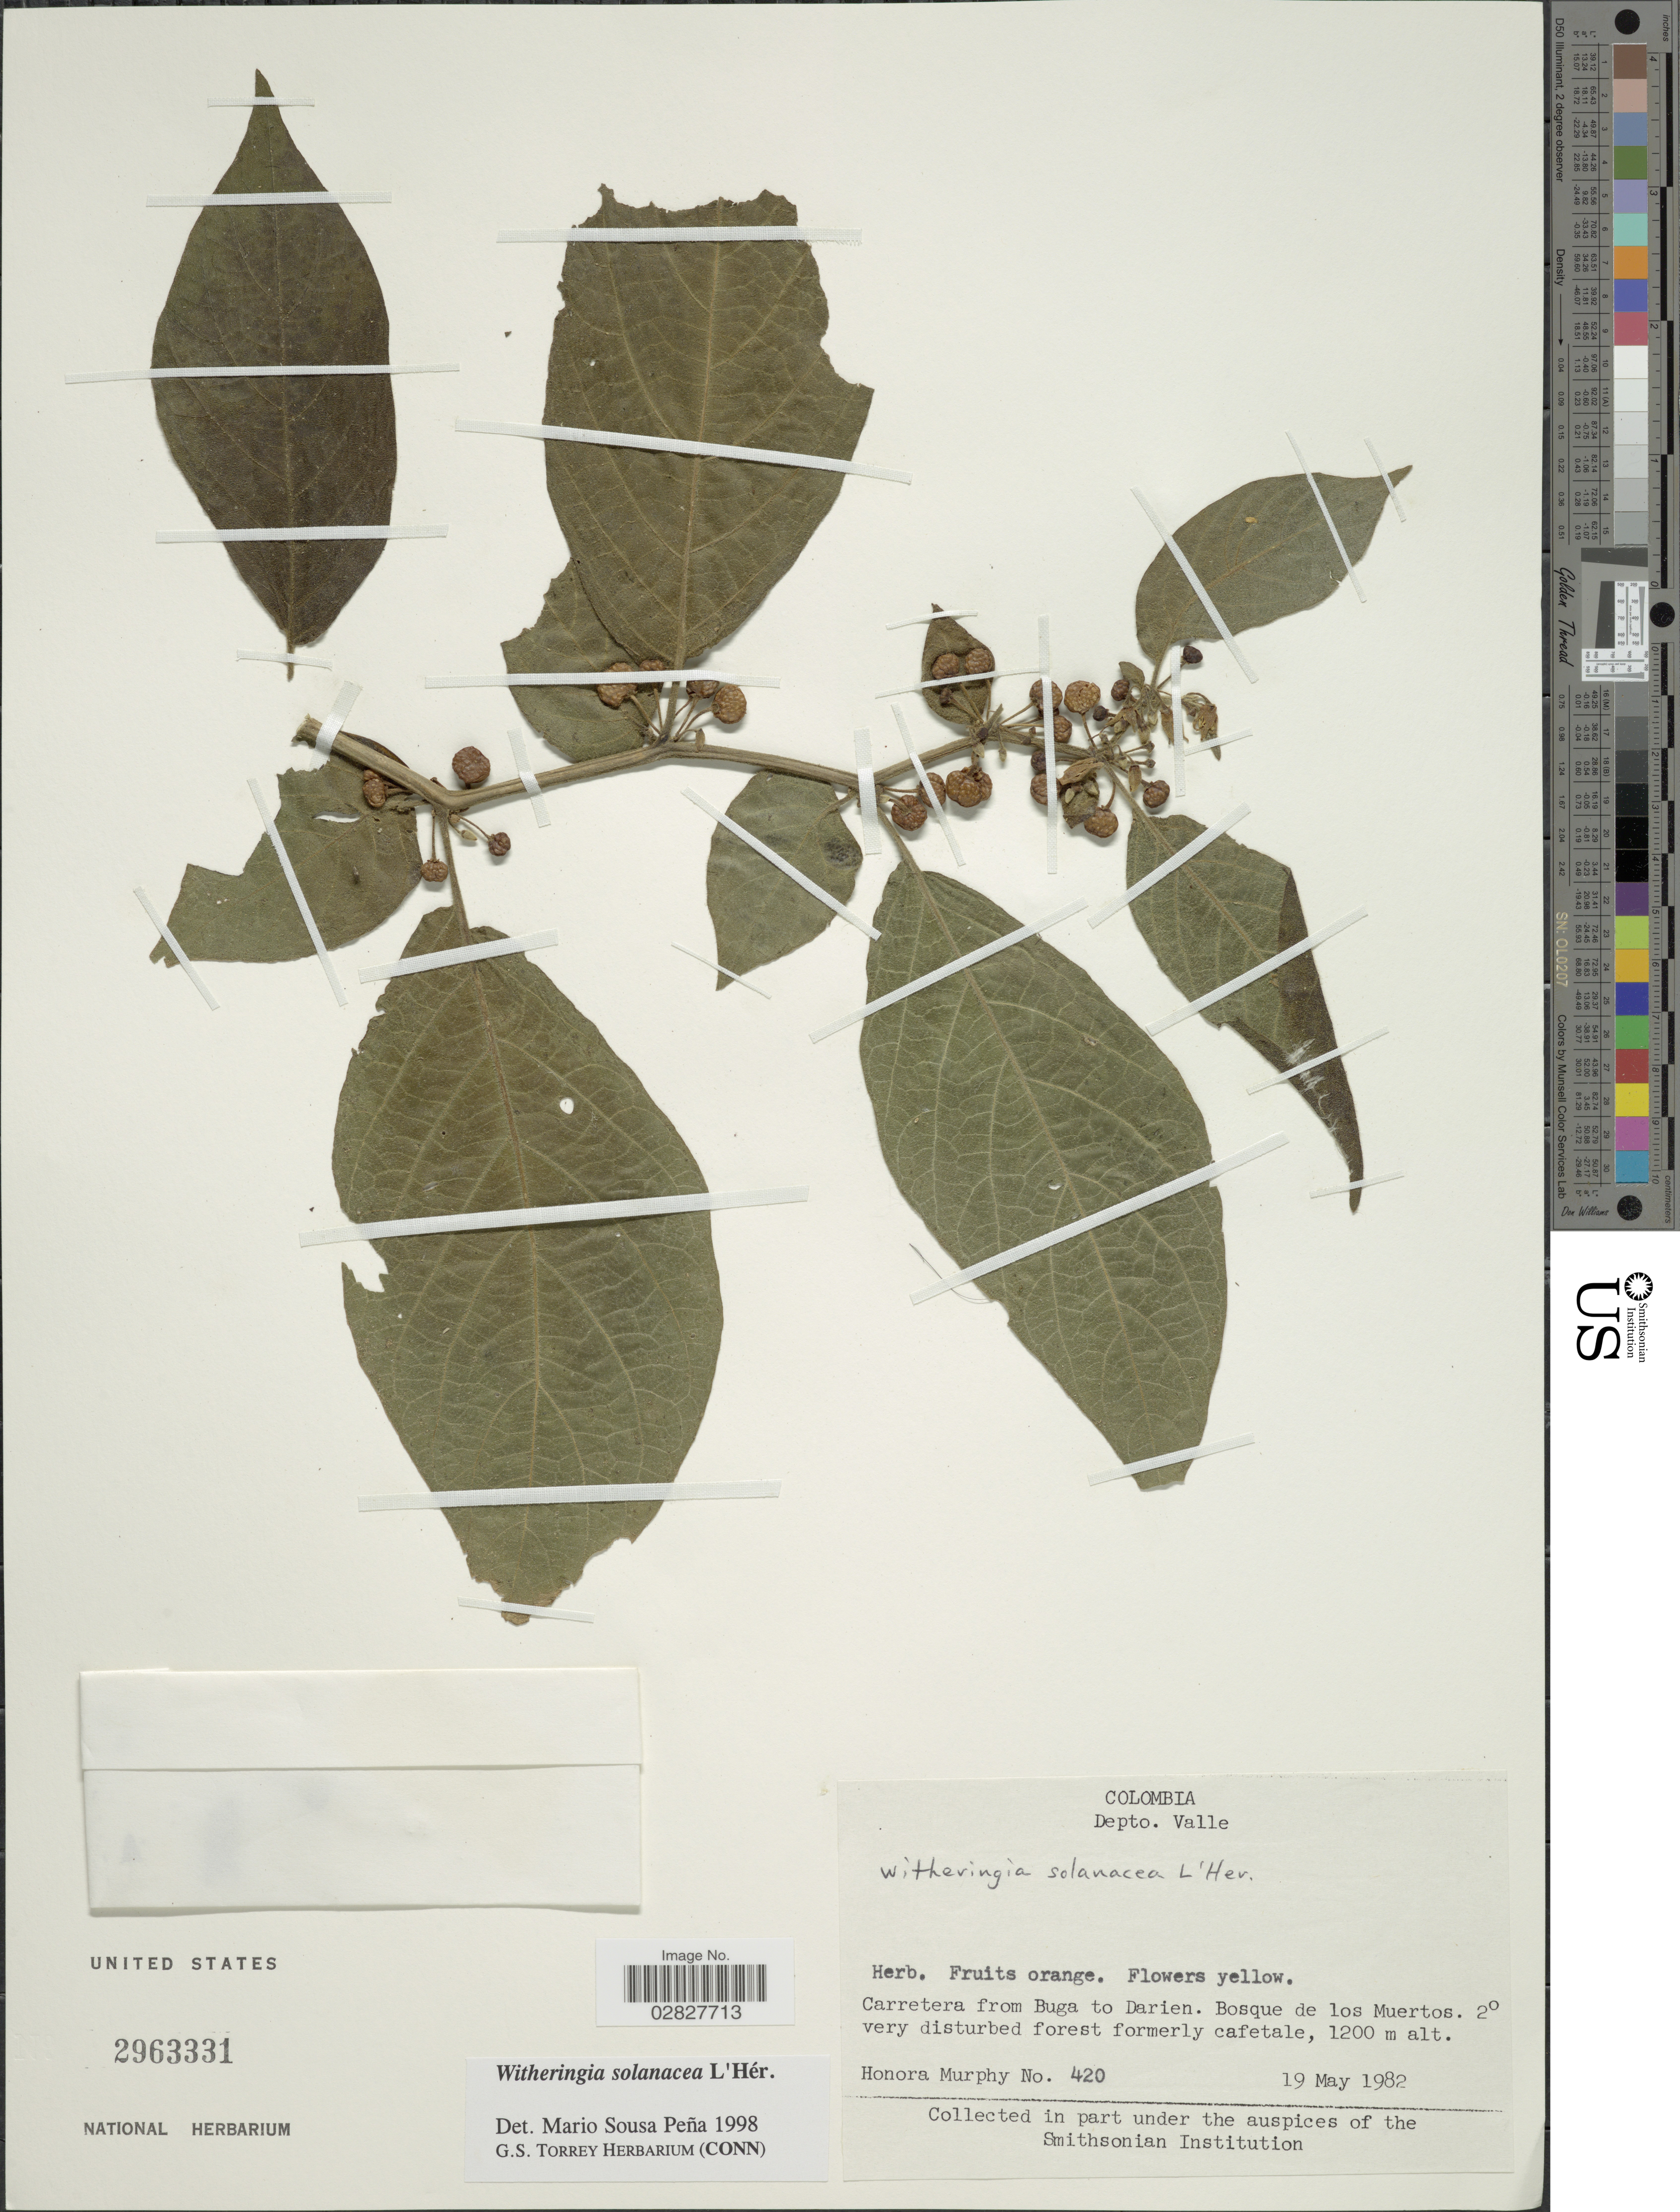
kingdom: Plantae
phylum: Tracheophyta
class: Magnoliopsida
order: Solanales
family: Solanaceae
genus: Witheringia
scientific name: Witheringia solanacea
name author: L'Hér.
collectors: H. Murphy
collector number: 420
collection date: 1982-05-19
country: Colombia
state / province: Valle del Cauca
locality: Carretera from Buga to Darien. Bosque de los Muertos.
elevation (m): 1200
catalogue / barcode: US 2963331